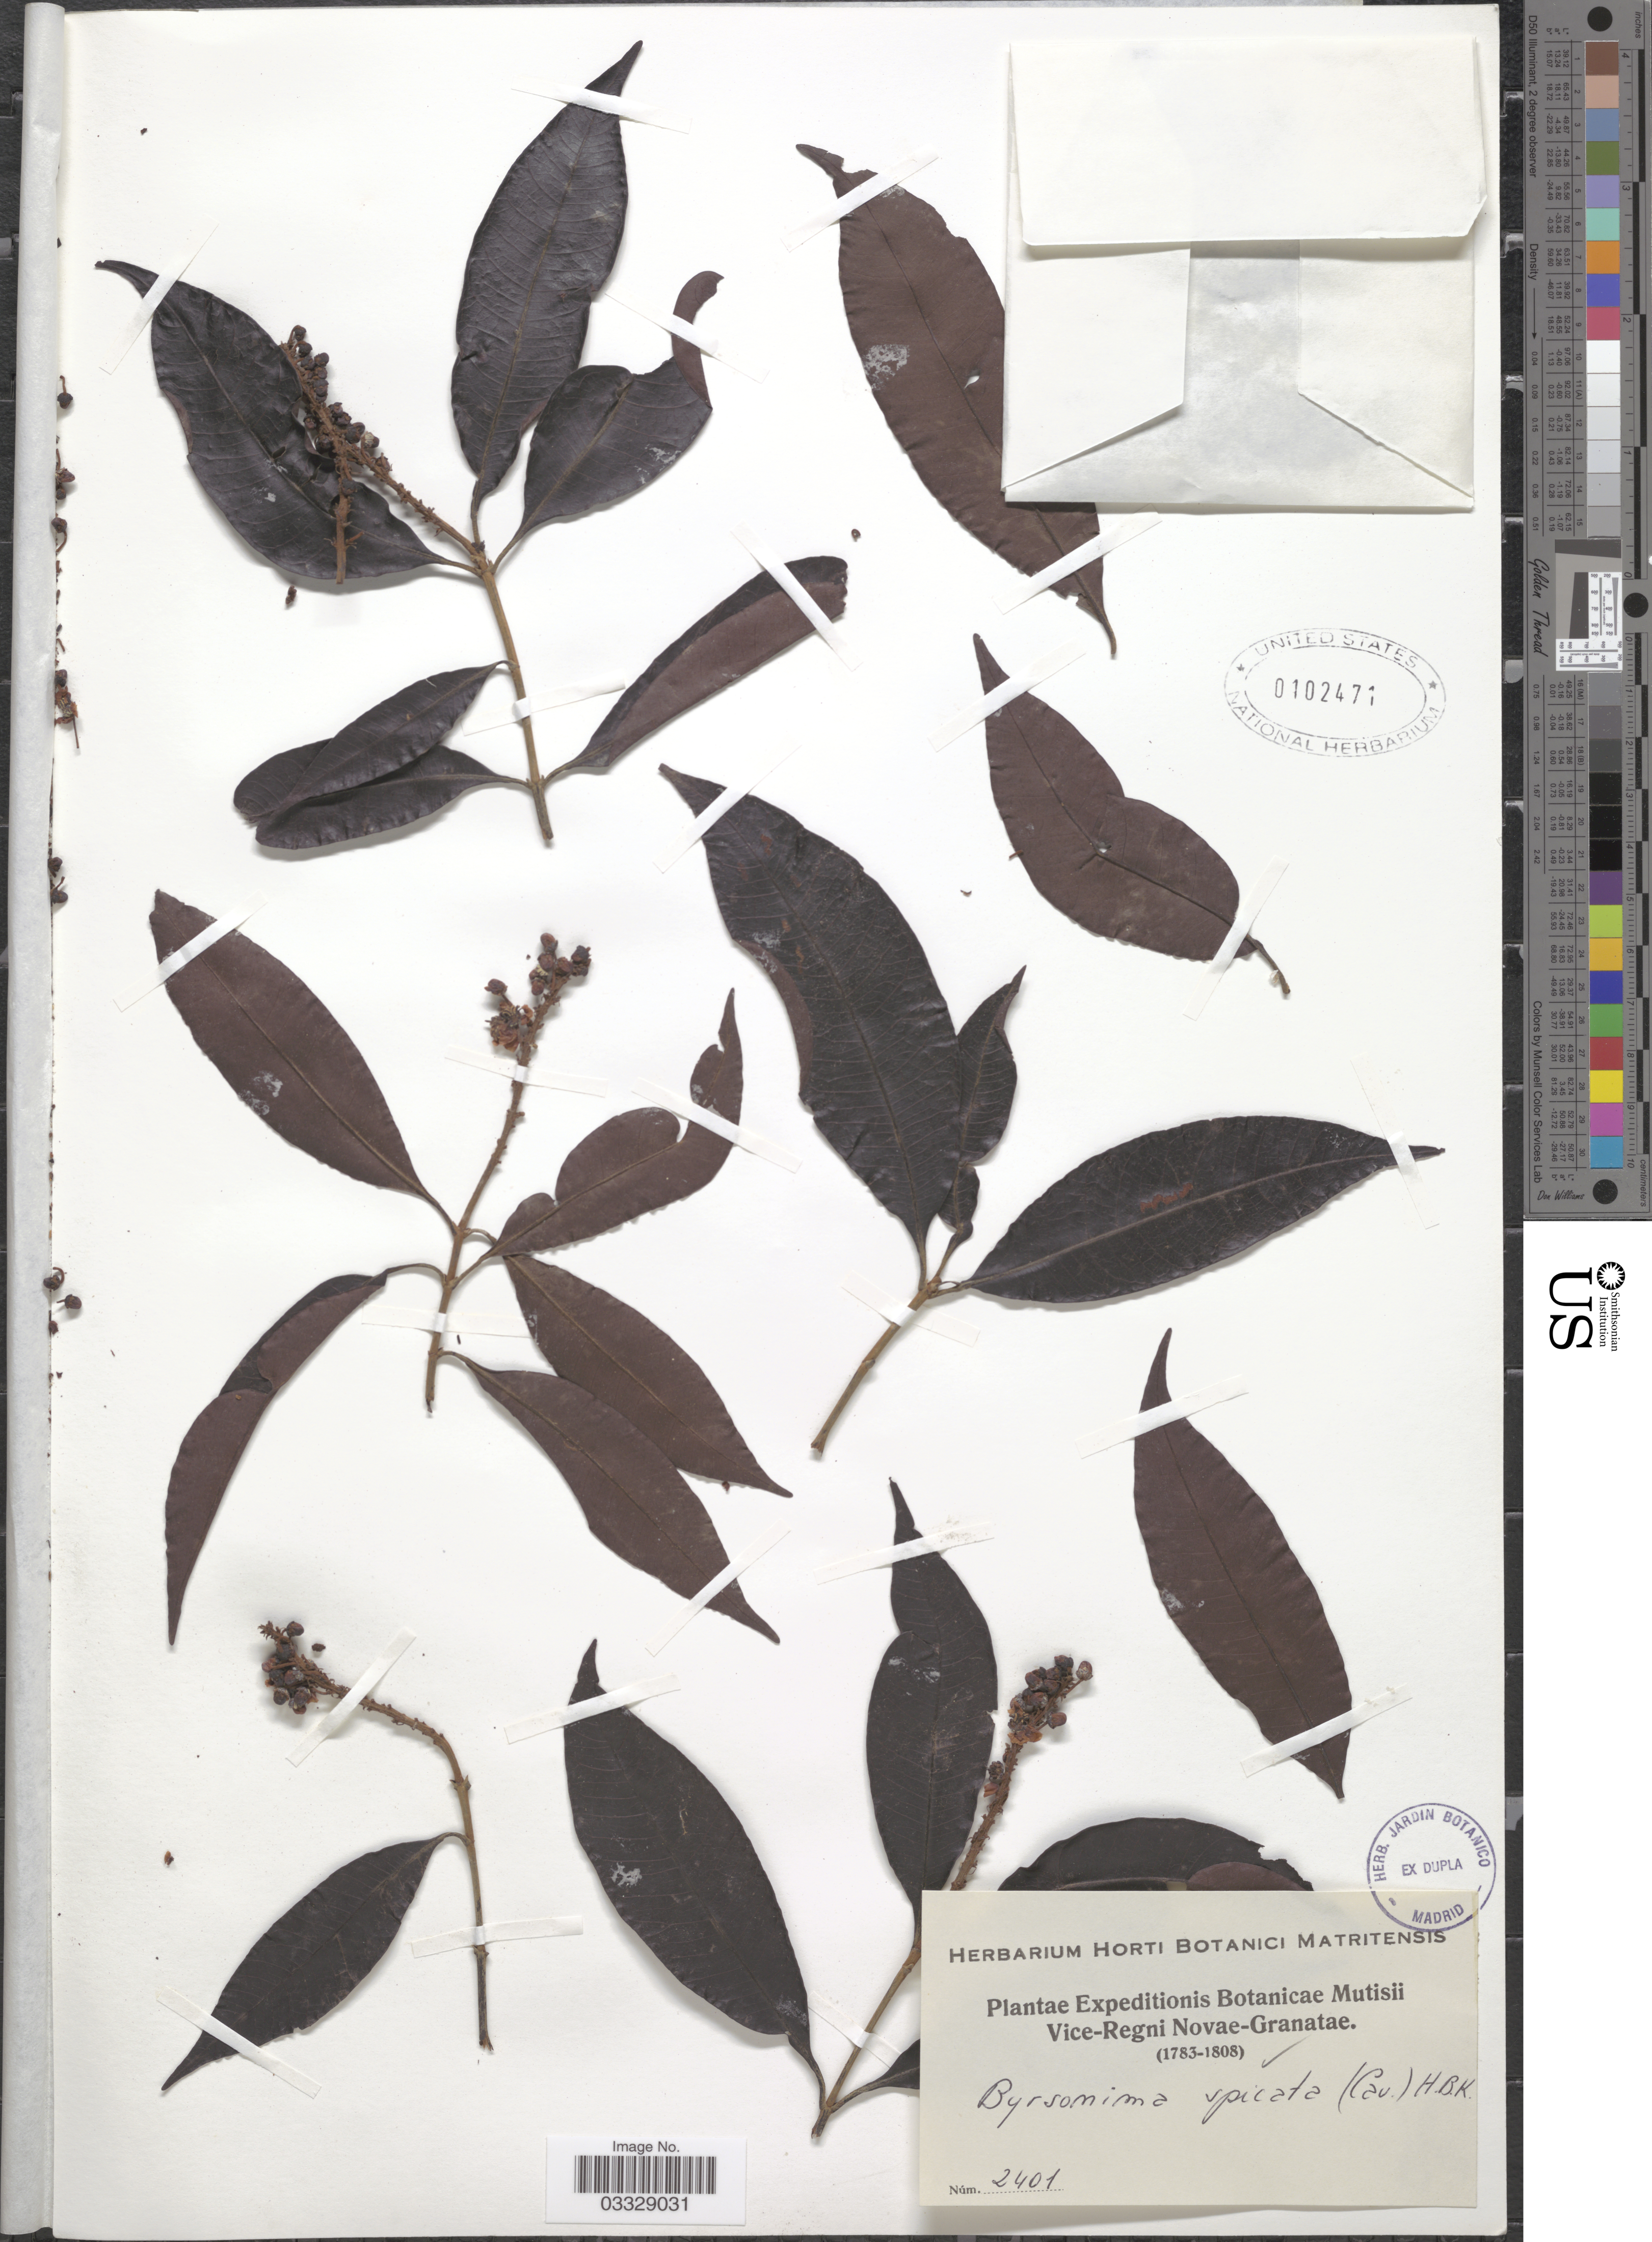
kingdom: Plantae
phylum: Tracheophyta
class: Magnoliopsida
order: Malpighiales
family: Malpighiaceae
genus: Byrsonima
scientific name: Byrsonima spicata (Cav.) DC.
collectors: Expeditions Botanicae Mutisii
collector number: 2401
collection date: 1783/1808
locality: Vice-Regni Novae-Granatae.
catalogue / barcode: US 102471